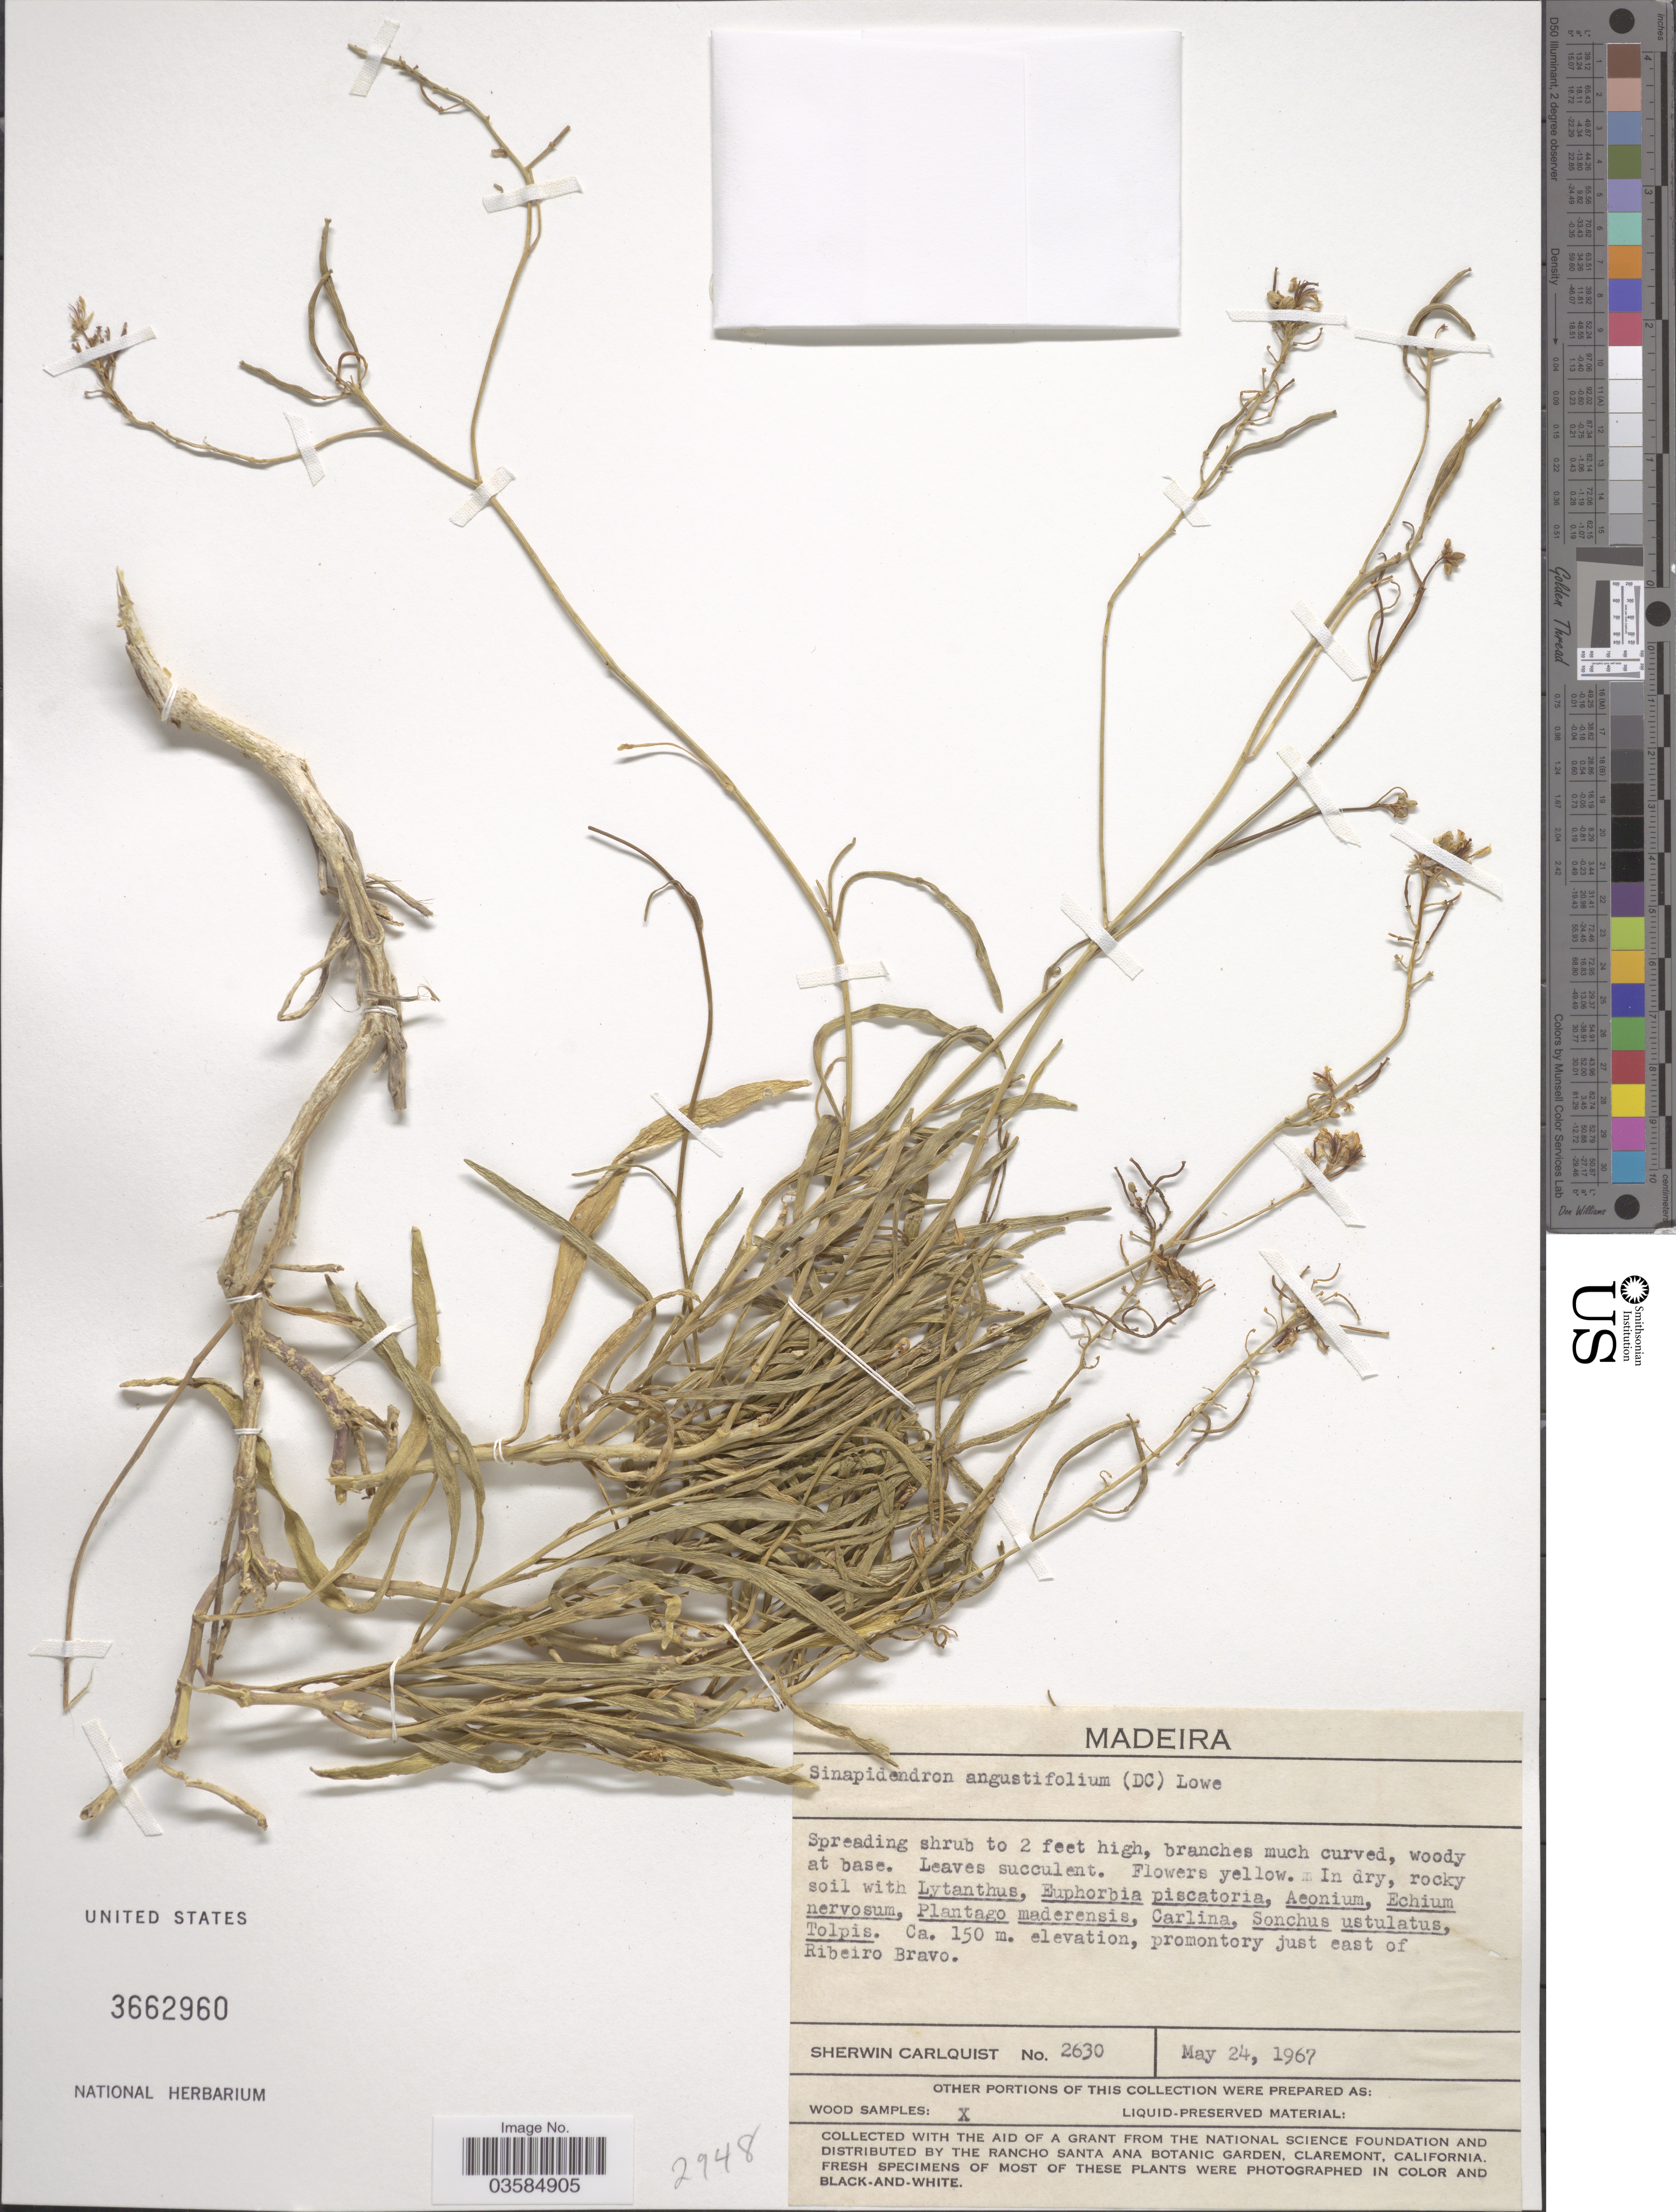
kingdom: Plantae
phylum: Tracheophyta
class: Magnoliopsida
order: Brassicales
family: Brassicaceae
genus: Sinapidendron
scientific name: Sinapidendron angustifolium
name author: Lowe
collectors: S. Carlquist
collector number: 2630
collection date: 1967-05-24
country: Portugal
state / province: Madeira (Aut. Reg.)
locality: Just east of Ribeiro Bravo.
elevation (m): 150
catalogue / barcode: US 3662960